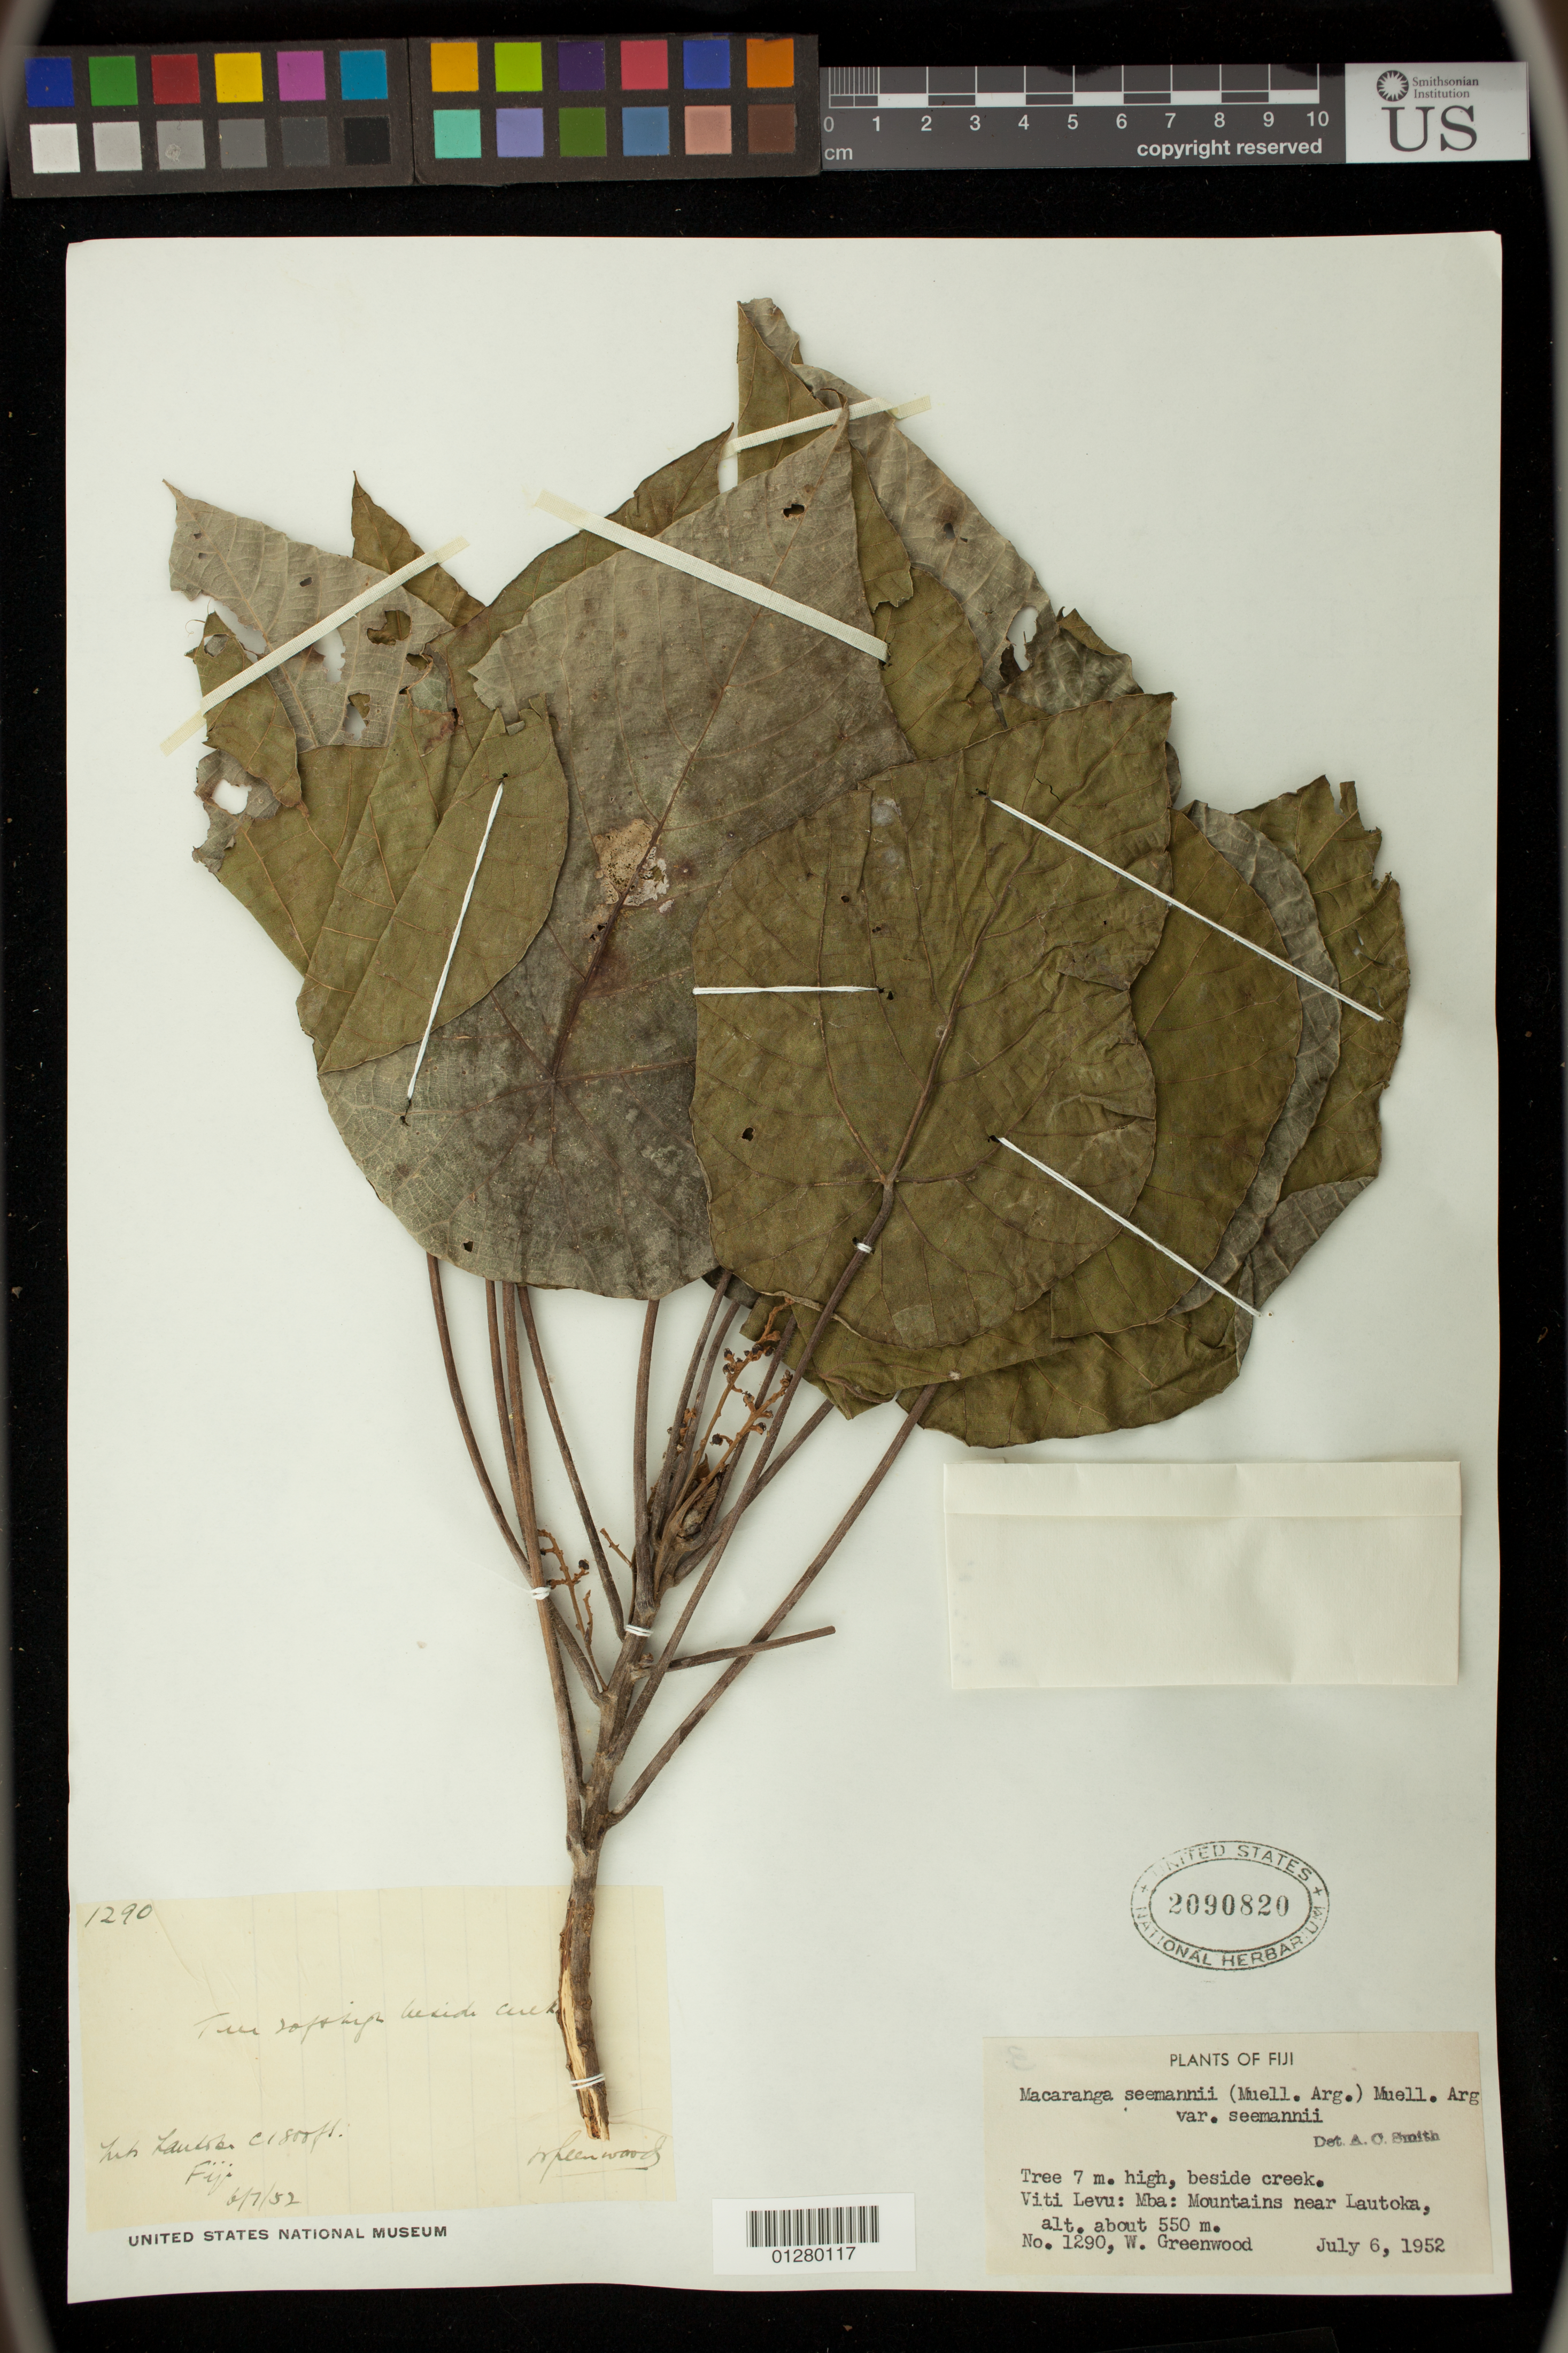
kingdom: Plantae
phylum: Tracheophyta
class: Magnoliopsida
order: Malpighiales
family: Euphorbiaceae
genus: Macaranga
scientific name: Macaranga seemannii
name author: (Müll. Arg.) Müll. Arg.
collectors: W. Greenwood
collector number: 1290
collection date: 1952-07-06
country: Fiji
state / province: Western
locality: Viti Levu: Mba: Mountains near Lautoka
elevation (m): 550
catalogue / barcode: US 2090820